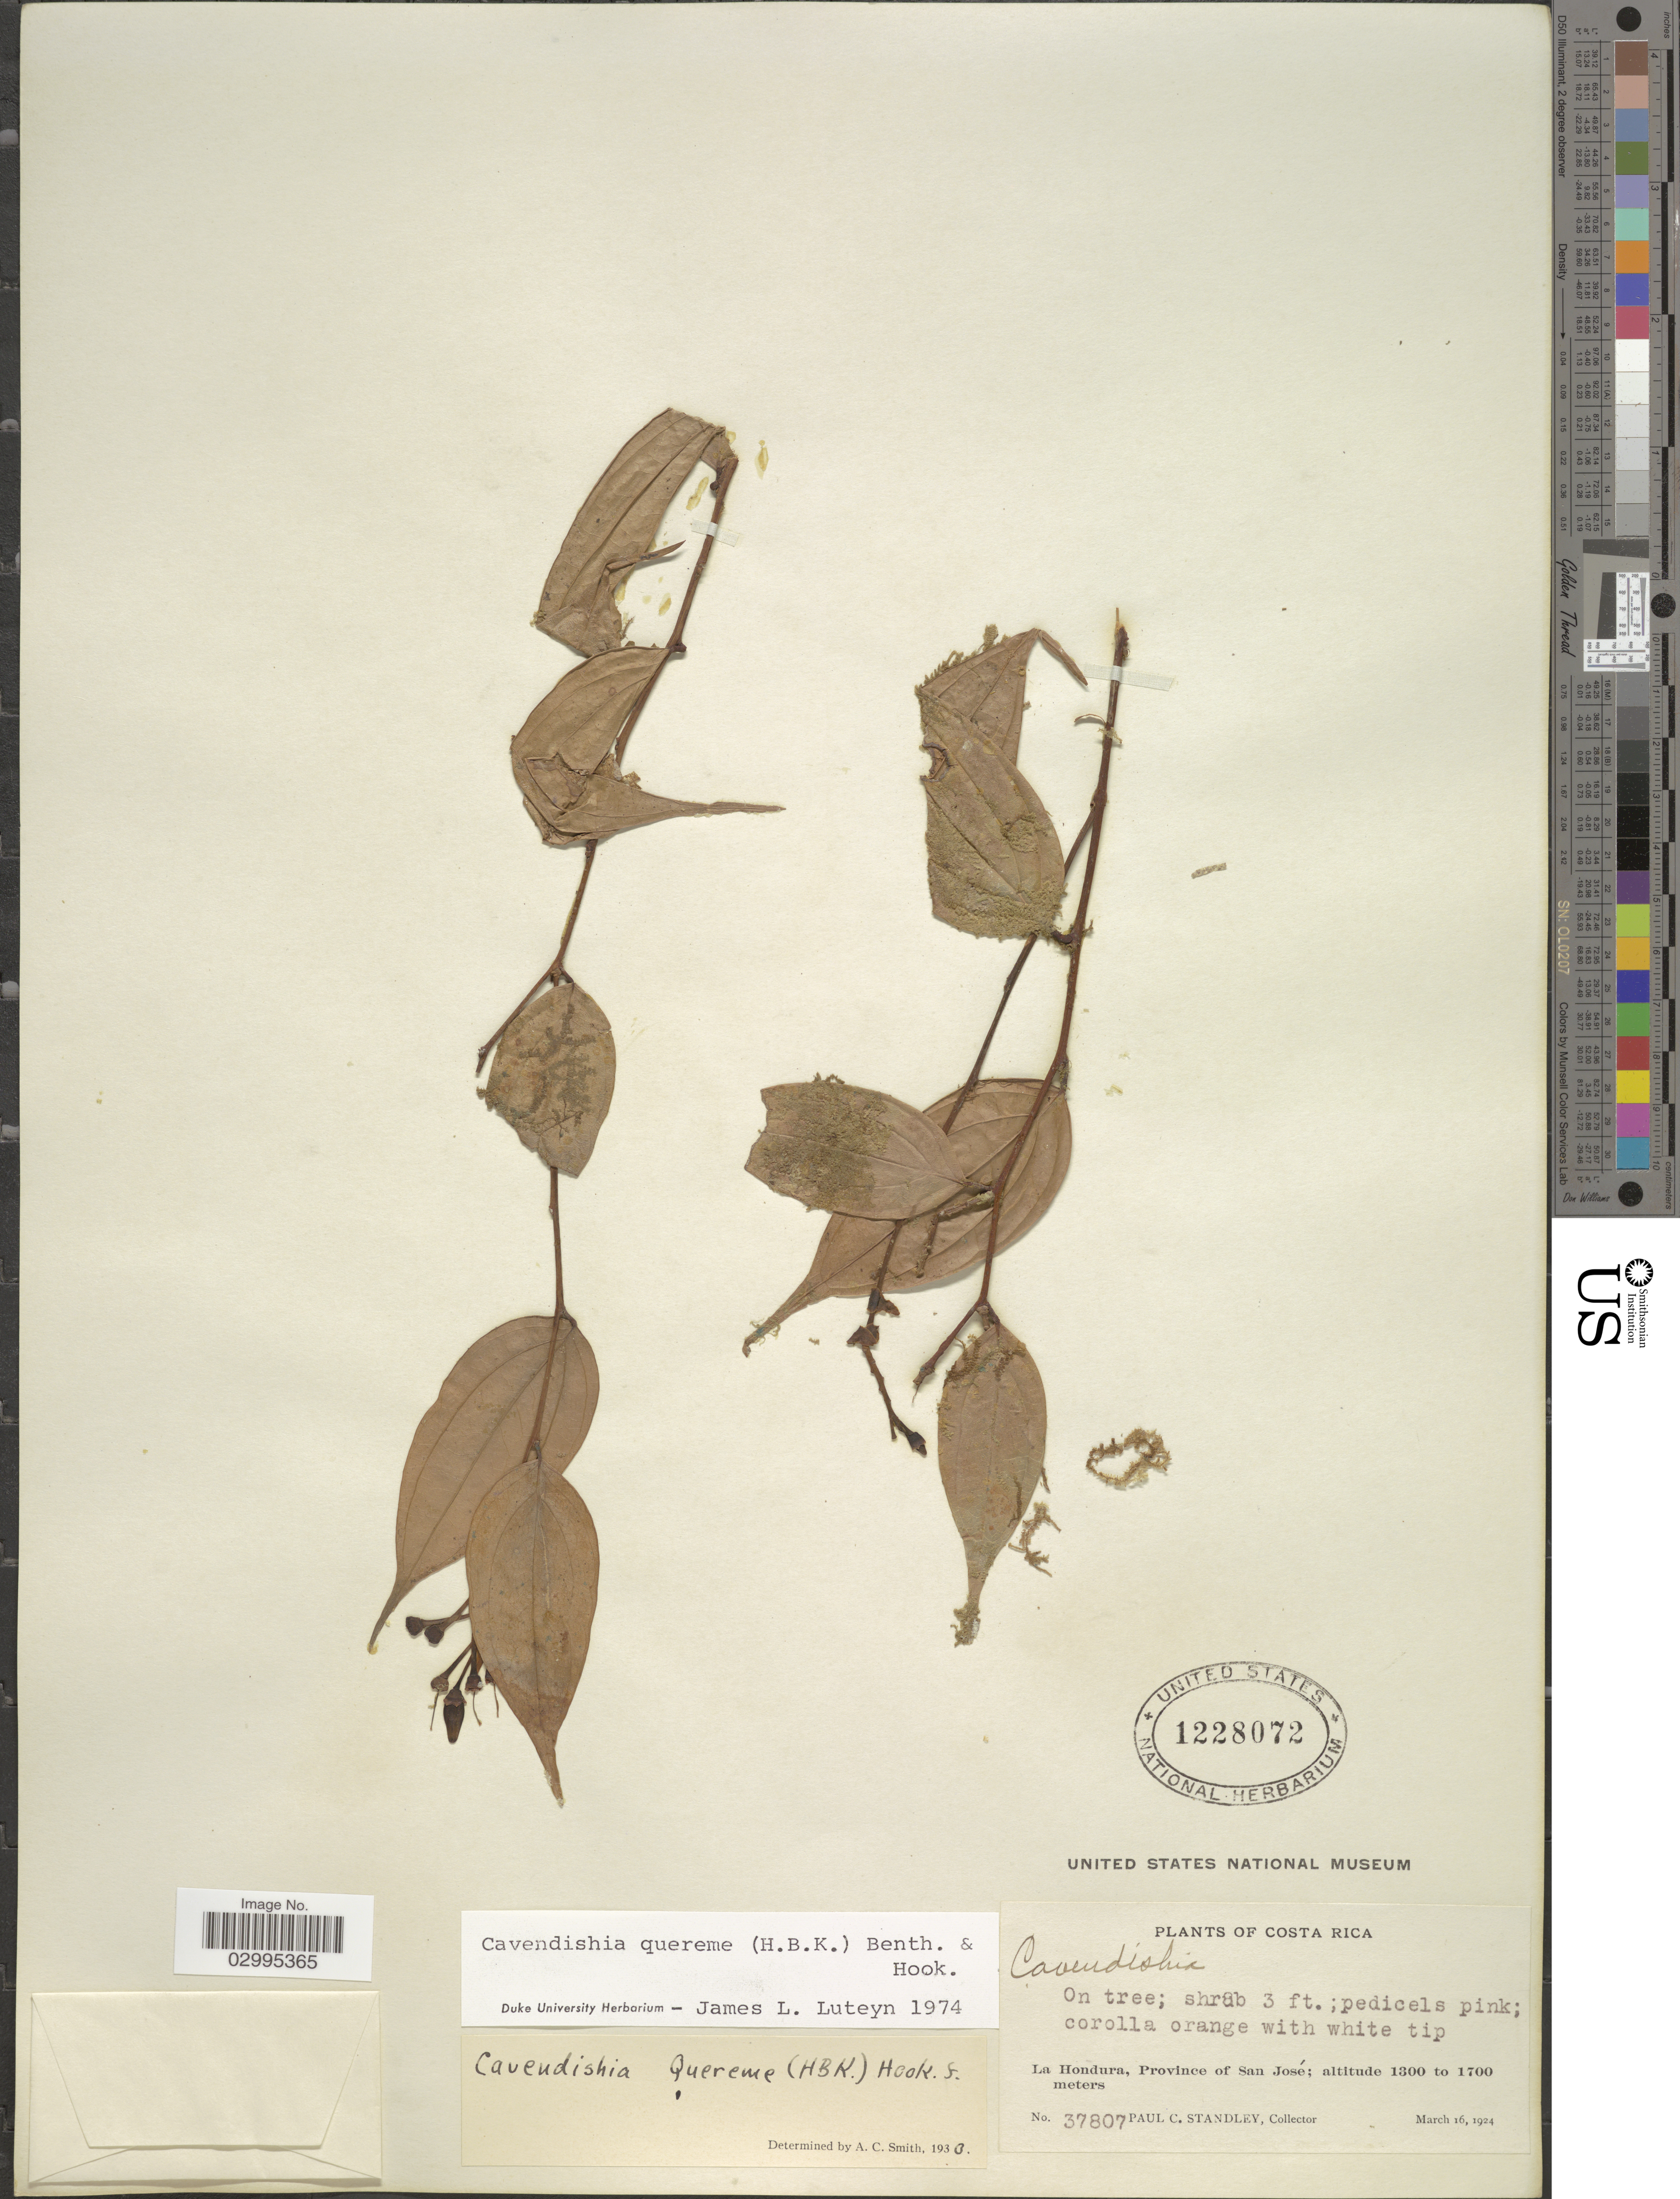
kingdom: Plantae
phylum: Tracheophyta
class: Magnoliopsida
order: Ericales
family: Ericaceae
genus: Cavendishia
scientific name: Cavendishia quereme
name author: (Kunth) Benth. & Hook. f.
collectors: P. C. Standley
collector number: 37807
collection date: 1924-03-16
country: Costa Rica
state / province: San José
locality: La Hondura.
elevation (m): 1300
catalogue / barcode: US 1228072